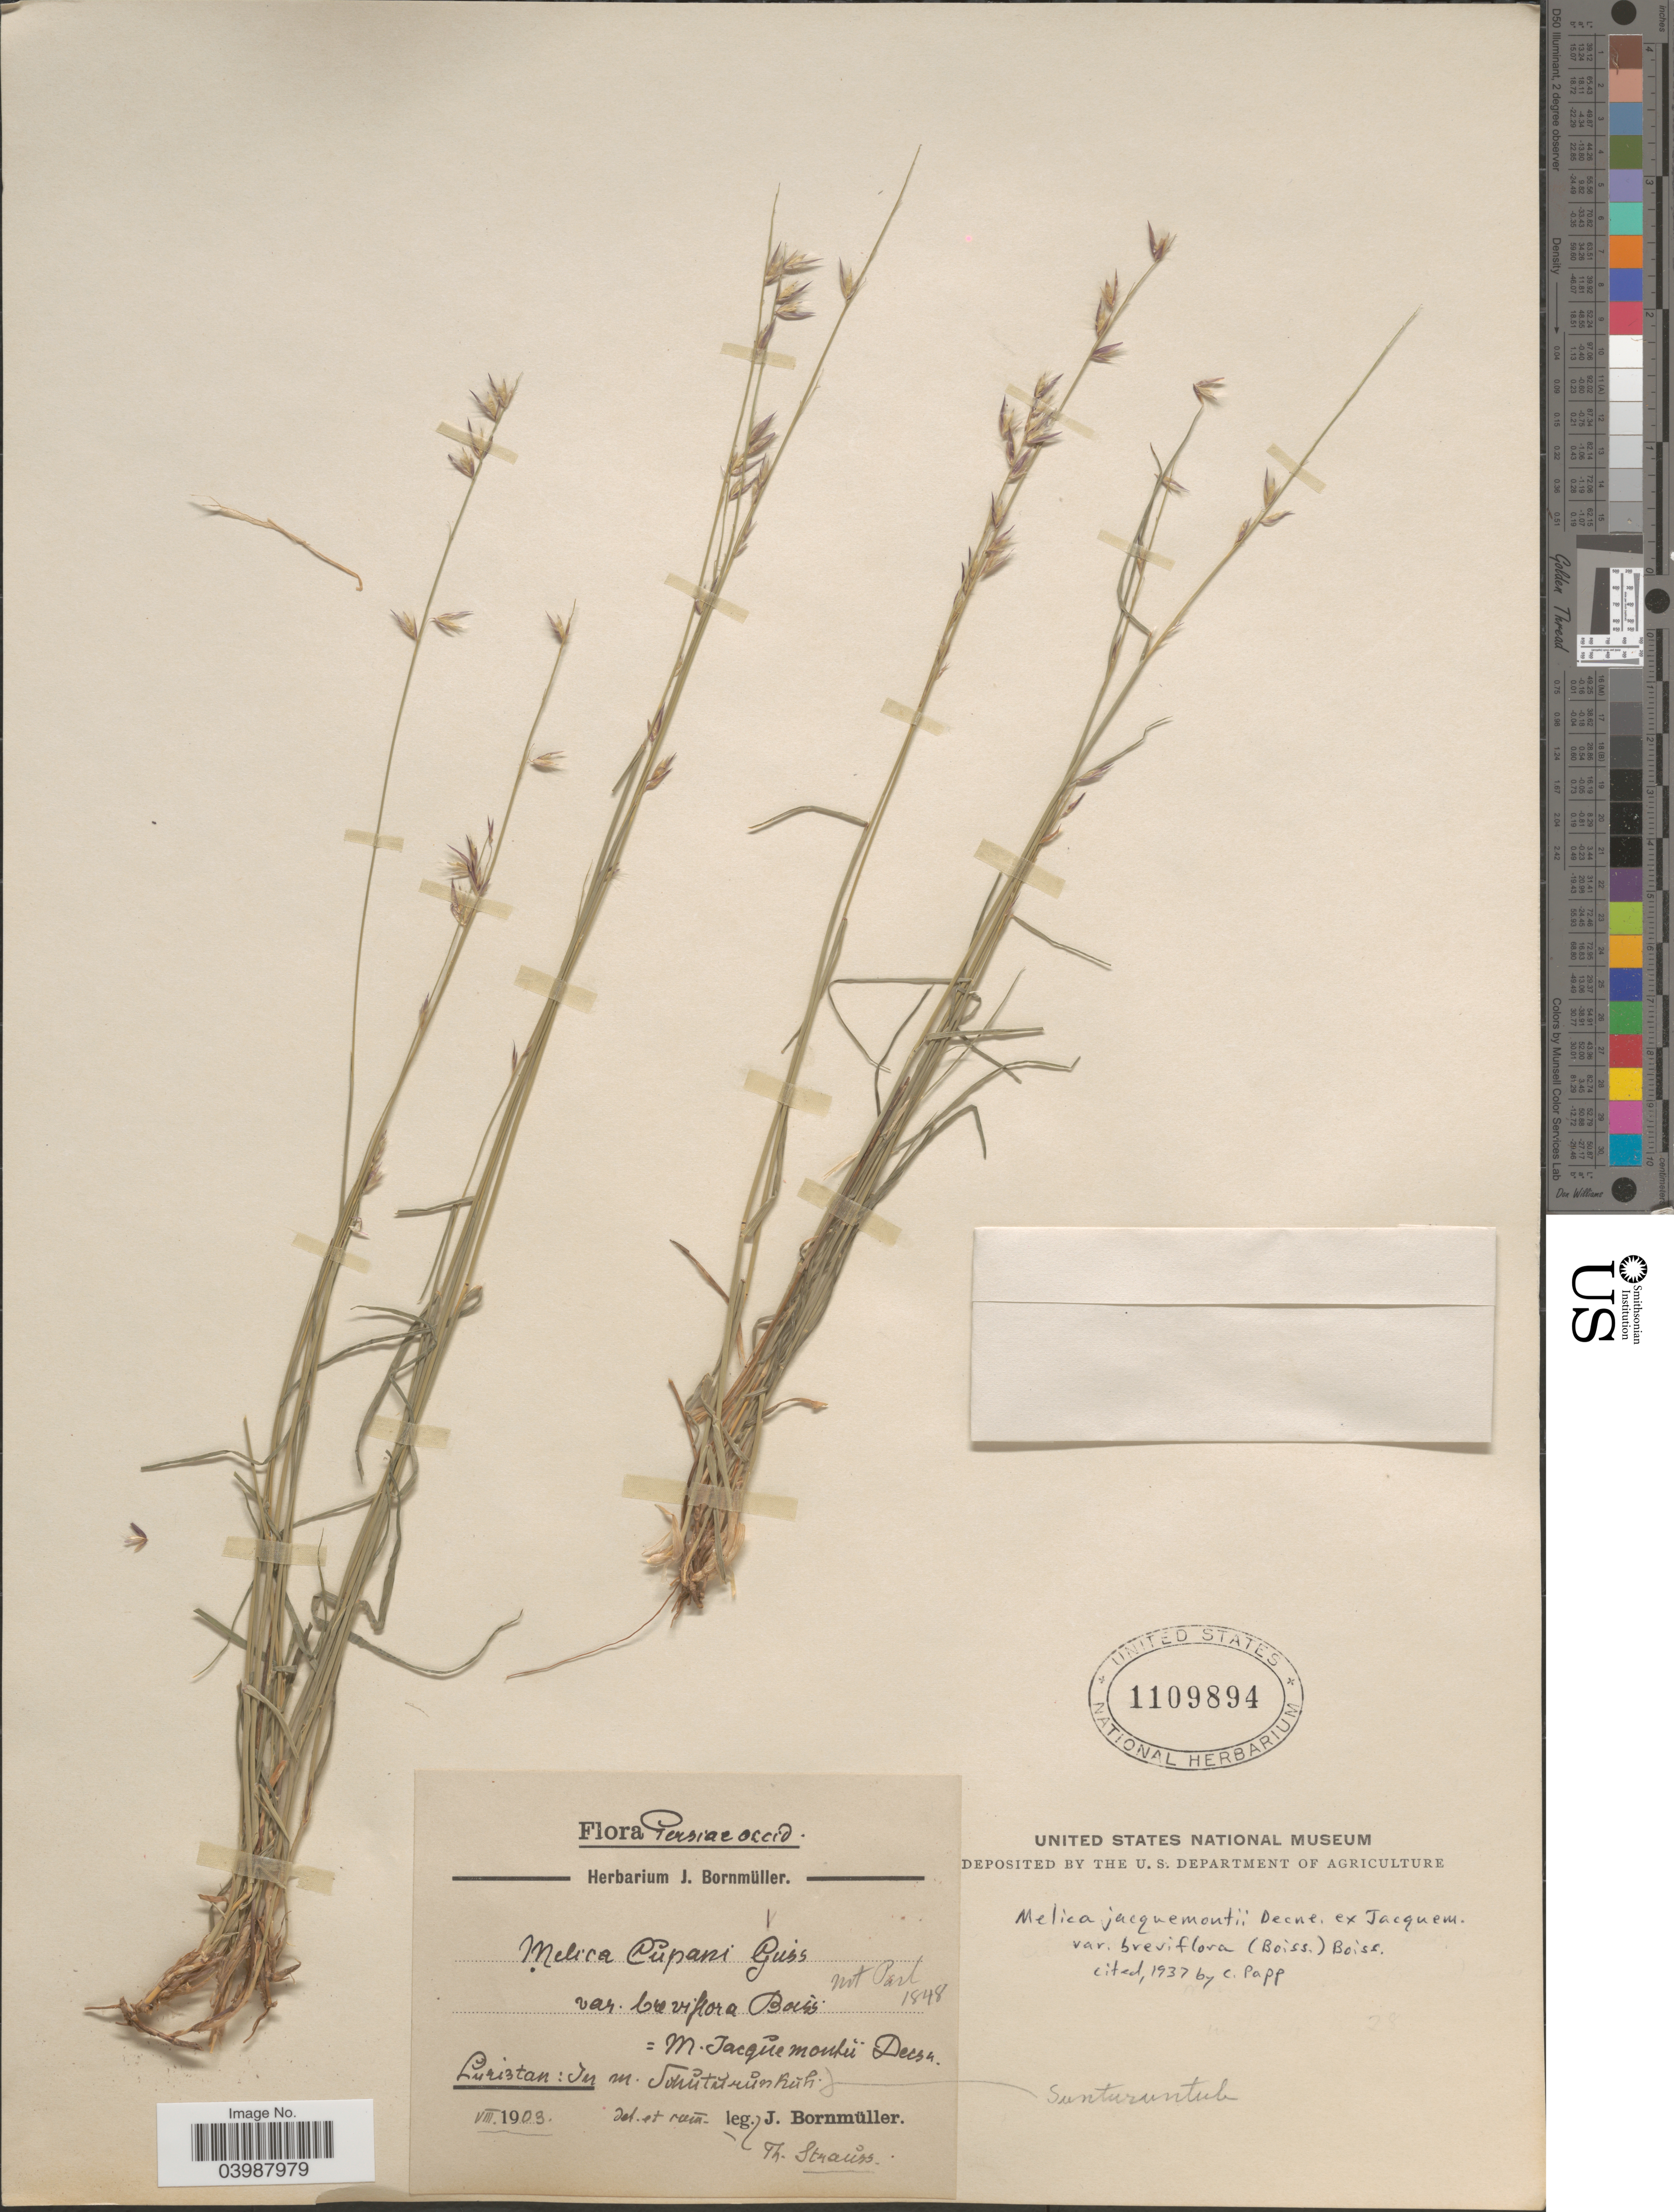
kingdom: Plantae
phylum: Tracheophyta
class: Liliopsida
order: Poales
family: Poaceae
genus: Melica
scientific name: Melica jacquemontii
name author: Decne.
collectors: J. Bornmüller & T. Strauss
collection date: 1903-08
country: Iran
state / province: Hormozgan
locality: Persiace occid. Luristan: In m. Sunturunkuh [interpreted].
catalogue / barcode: US 1109894